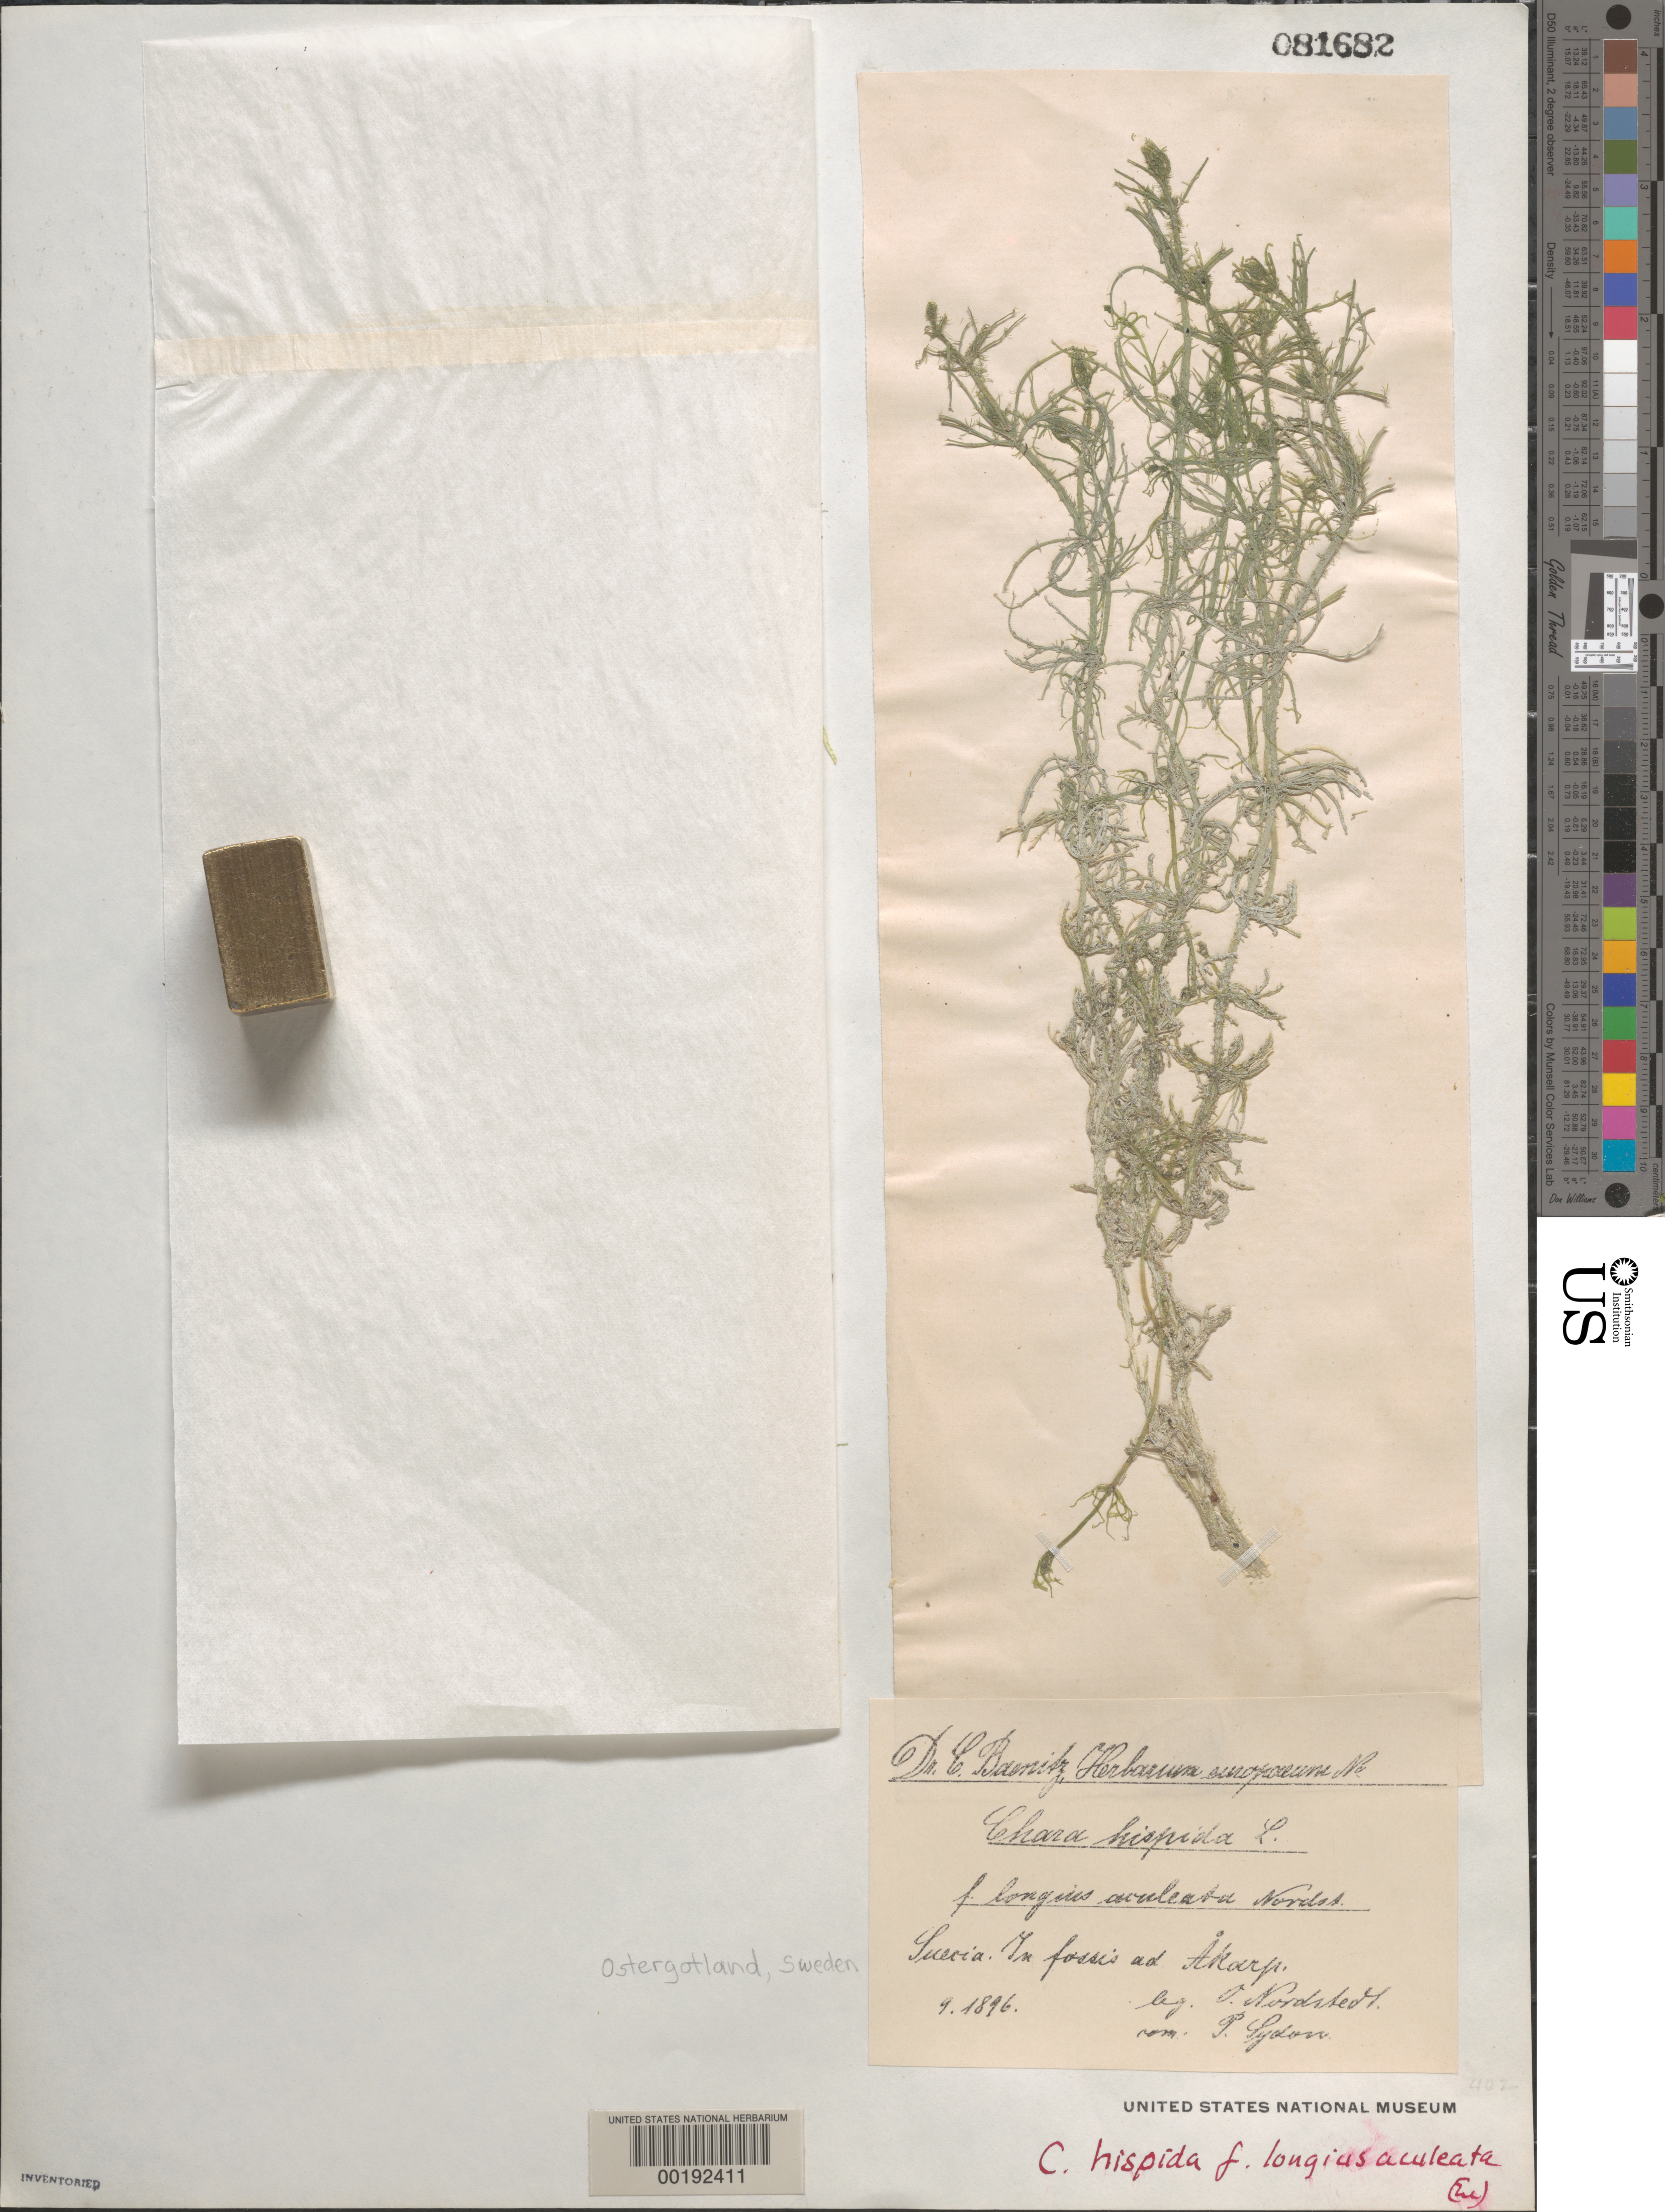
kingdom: Plantae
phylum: Charophyta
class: Charophyceae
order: Charales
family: Characeae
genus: Chara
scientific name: Chara hispida f. longius-aculeata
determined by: Sydow, P.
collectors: C. F. O. Nordstedt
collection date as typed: Sep 1896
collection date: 1896-09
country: Sweden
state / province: Ostergotland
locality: Akarp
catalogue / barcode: US 81682